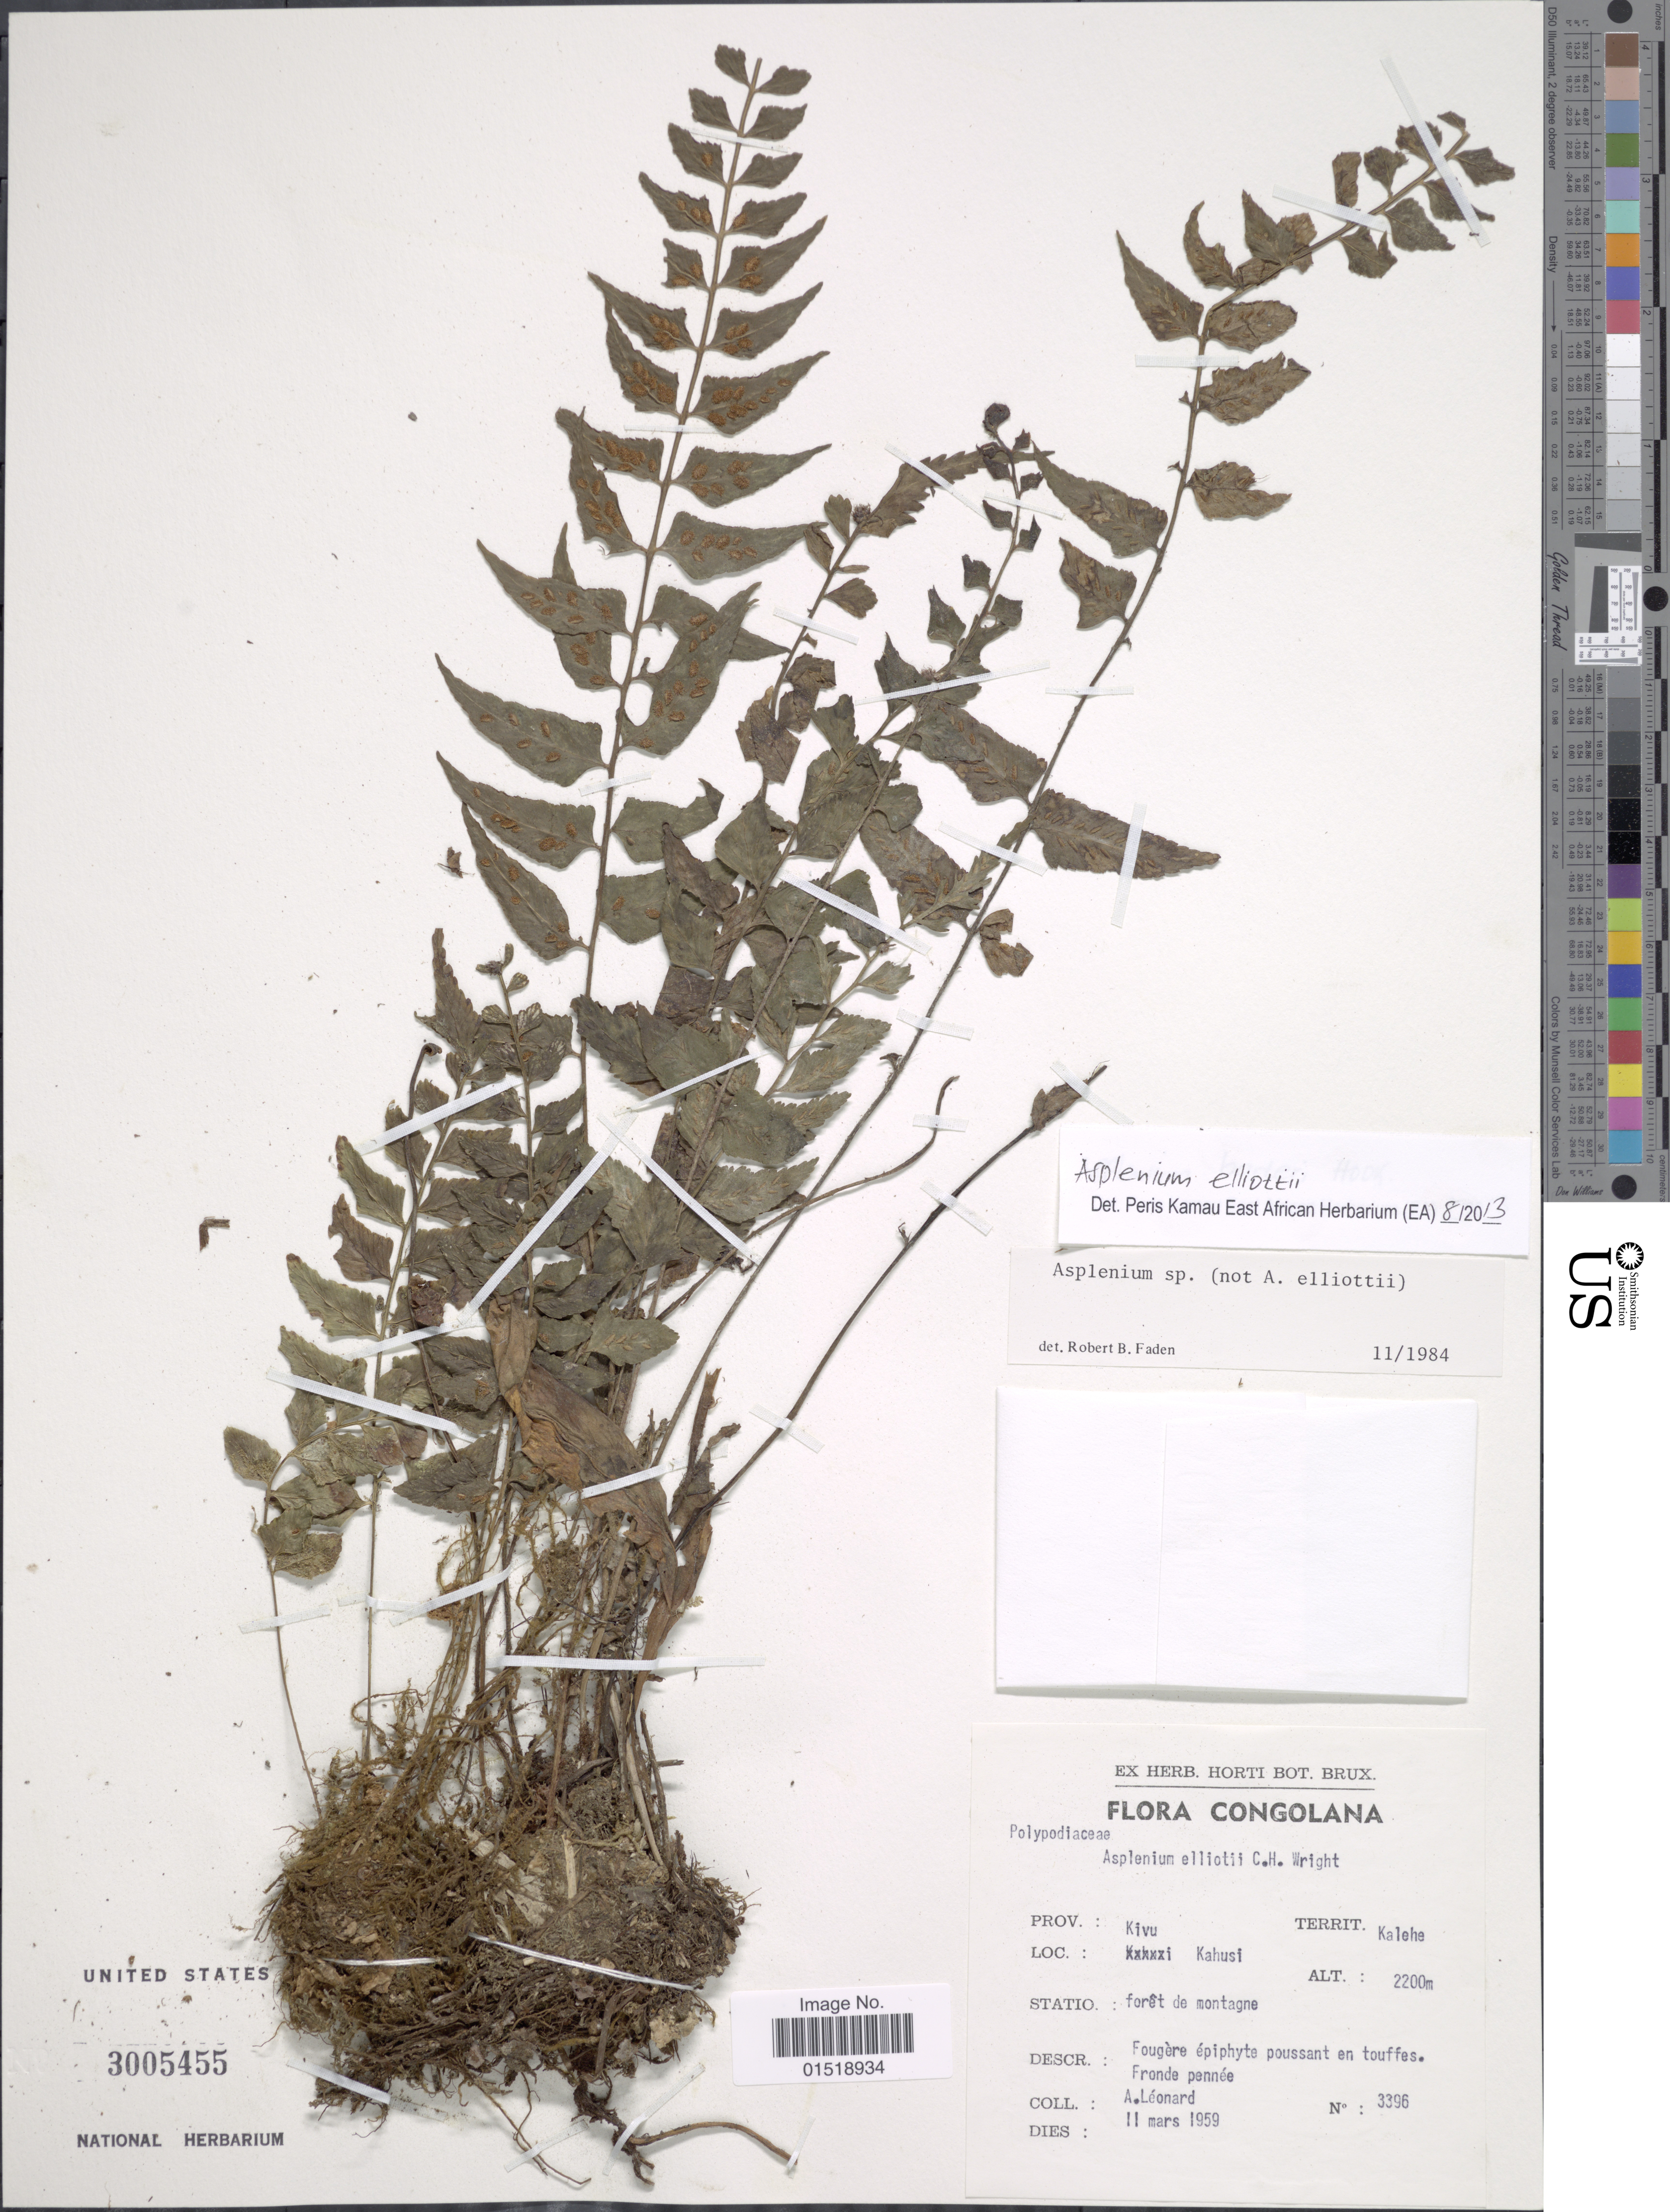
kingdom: Plantae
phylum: Tracheophyta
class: Polypodiopsida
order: Polypodiales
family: Aspleniaceae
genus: Asplenium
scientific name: Asplenium elliottii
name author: C.H. Wright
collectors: A. Leonard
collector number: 3396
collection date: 1959-03-11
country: Congo, Democratic Republic of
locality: Congolana. Prov.: Kivu. Territ. Kalehe. Kahusi.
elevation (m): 2200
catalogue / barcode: US 3005455